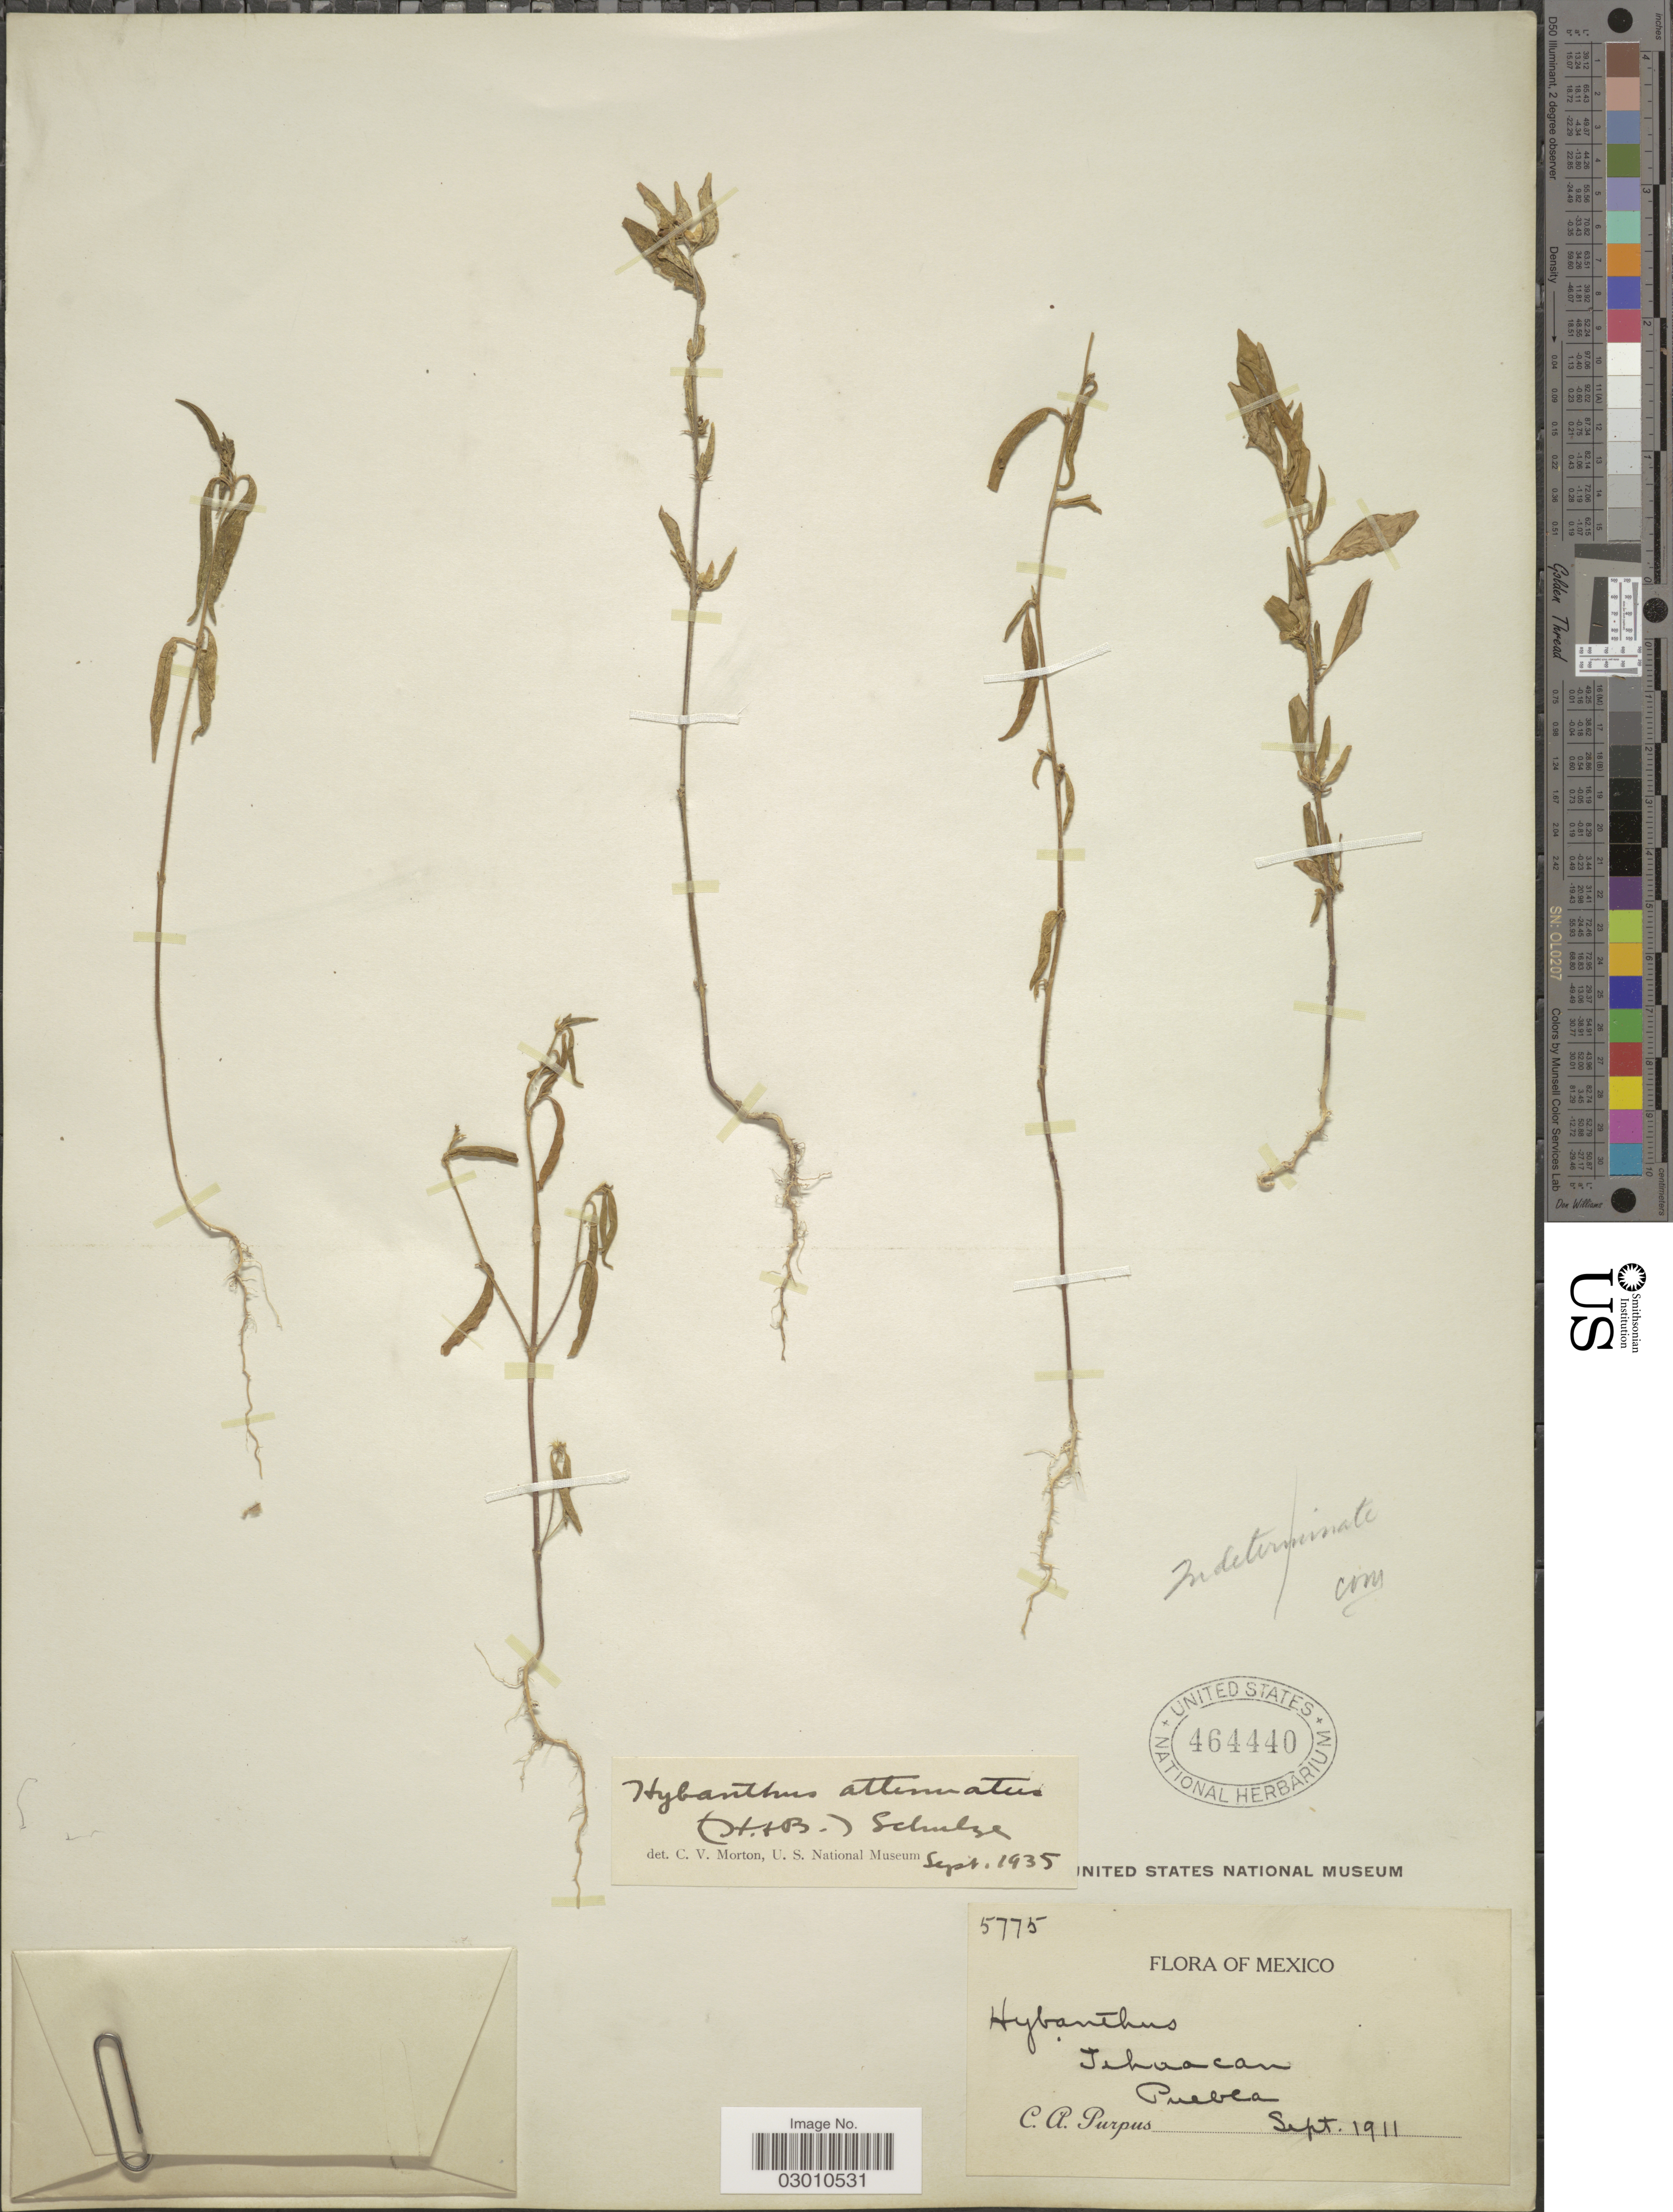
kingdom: Plantae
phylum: Tracheophyta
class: Magnoliopsida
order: Malpighiales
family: Violaceae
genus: Pombalia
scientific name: Pombalia attenuata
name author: (Humb. & Bonpl. ex Willd.) Paula-Souza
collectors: C. A. Purpus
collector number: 5775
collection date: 1911-09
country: Mexico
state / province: Puebla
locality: Tehuacan.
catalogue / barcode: US 464440